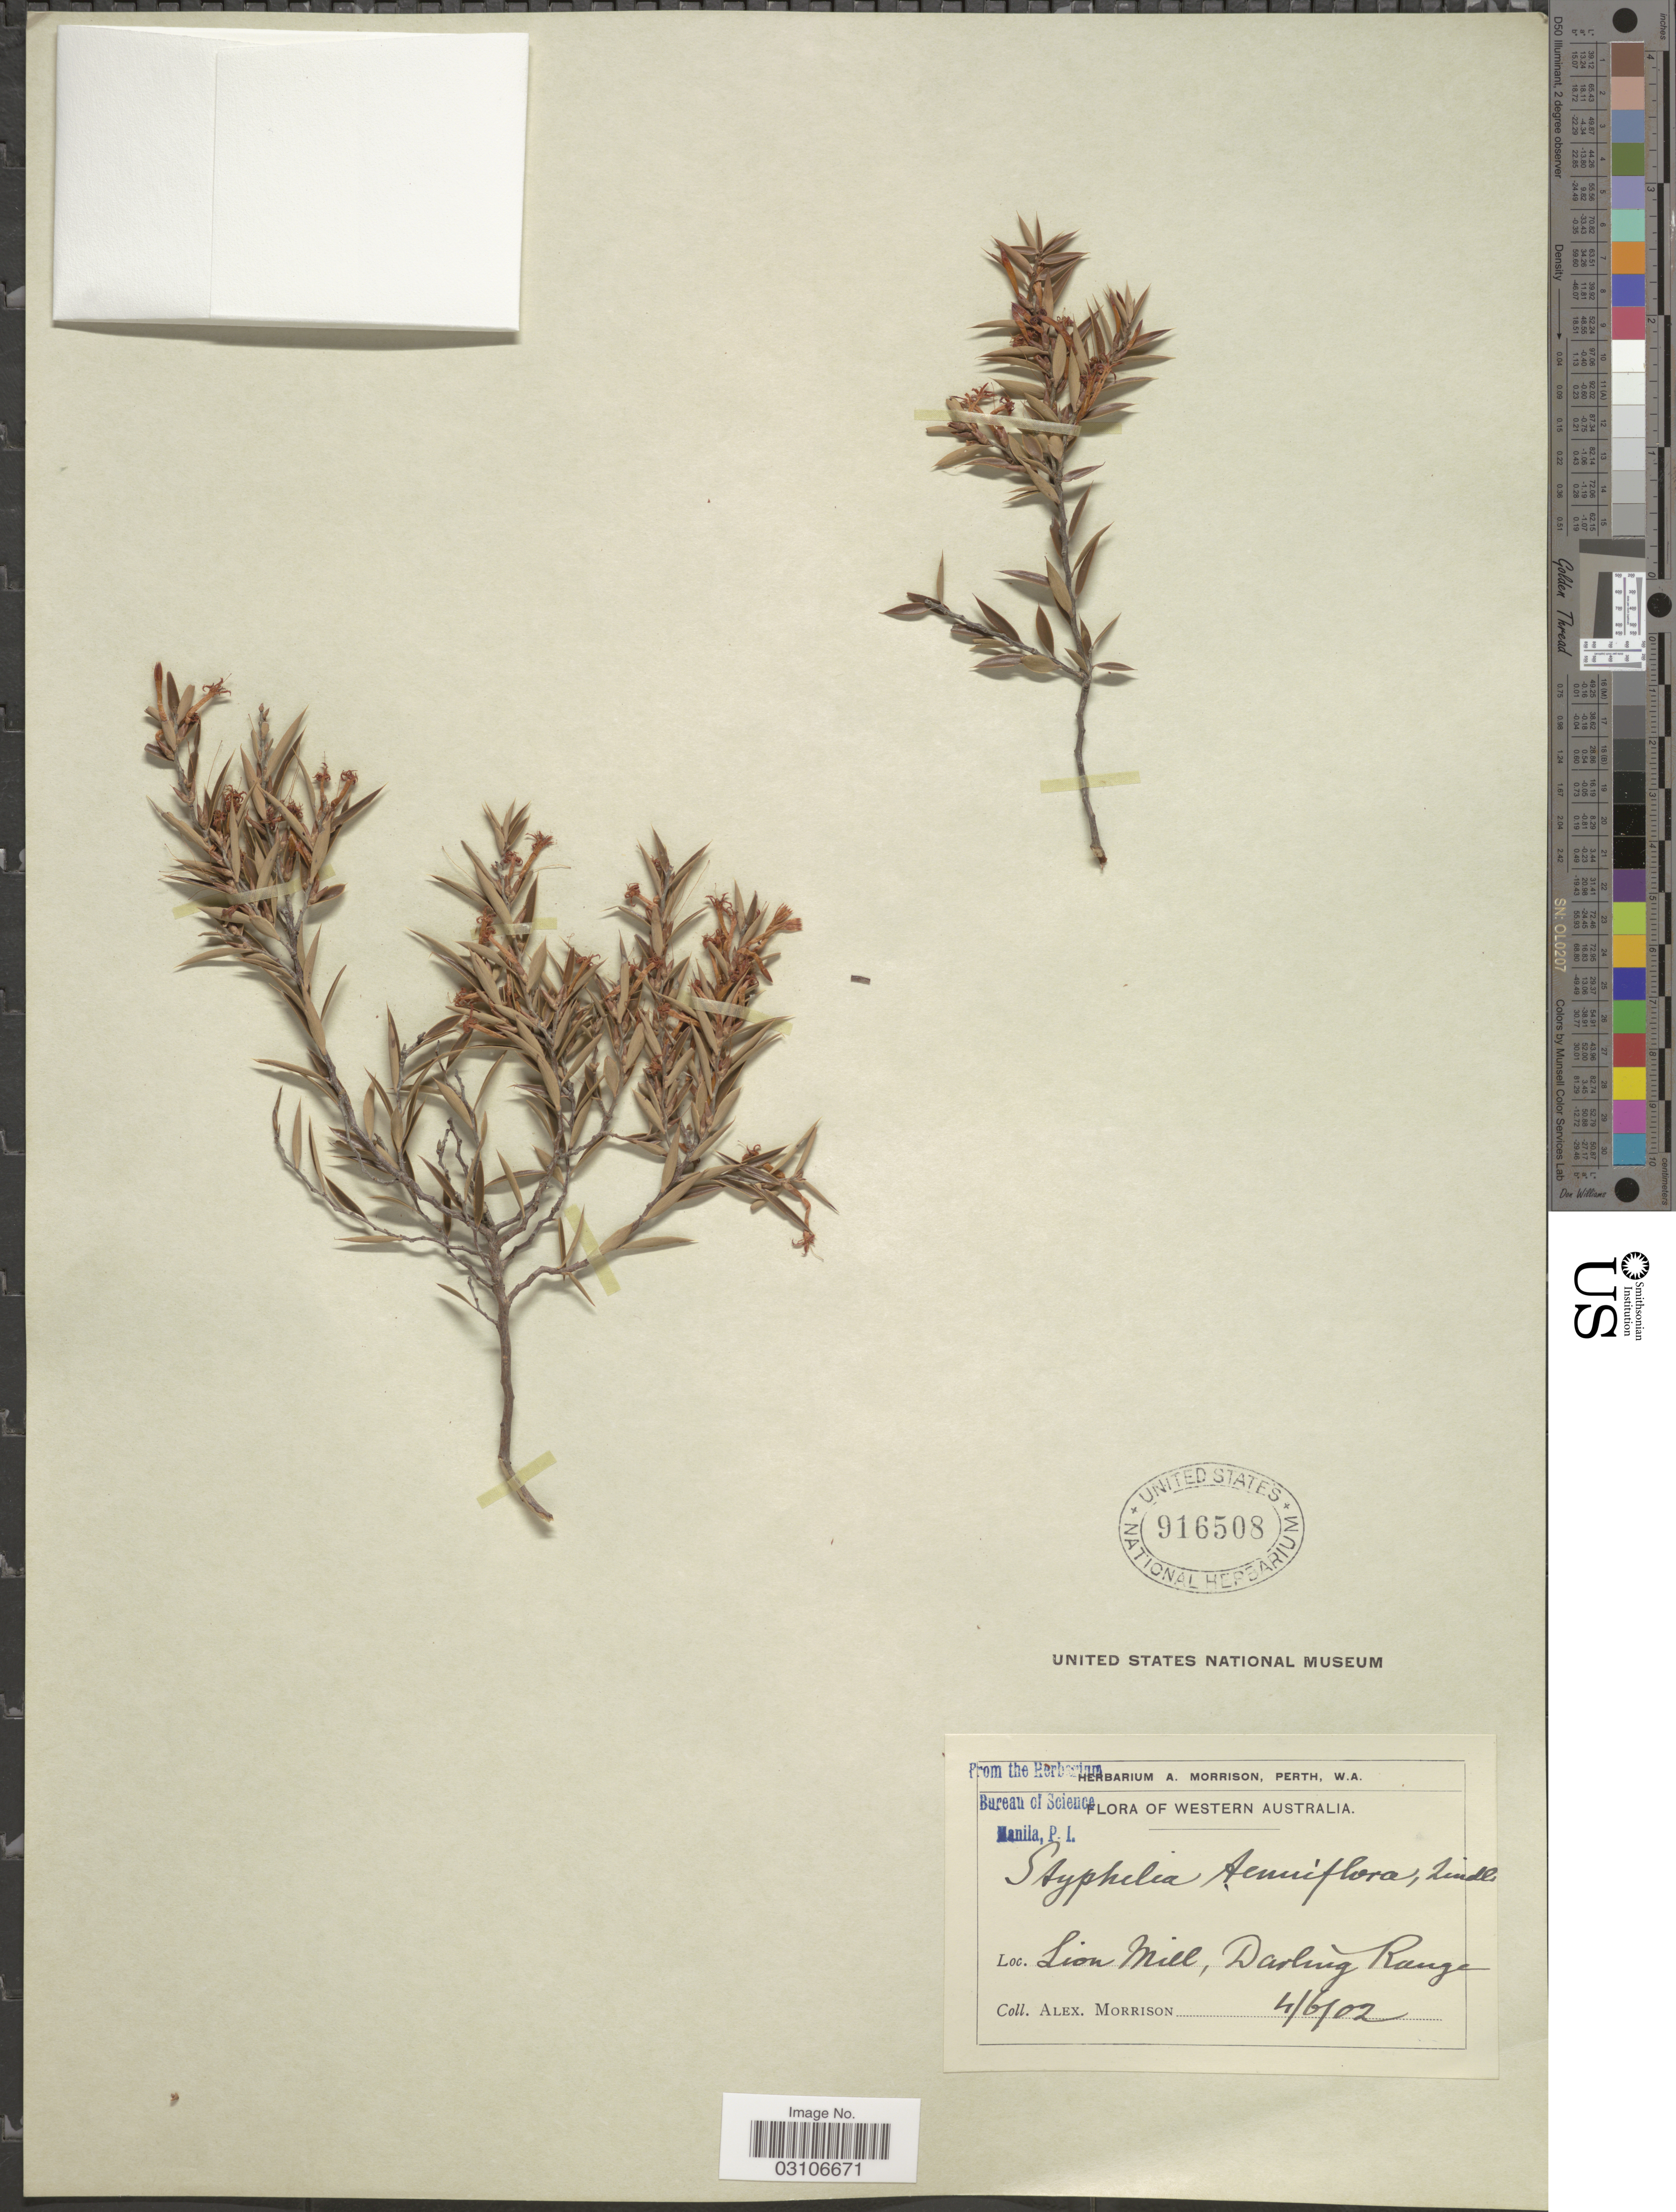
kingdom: Plantae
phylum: Tracheophyta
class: Magnoliopsida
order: Ericales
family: Ericaceae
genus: Styphelia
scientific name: Styphelia tenuiflora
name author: Benth.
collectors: A. Morrison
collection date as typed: Transcribed d/m/y: 4/6/2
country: Australia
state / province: Western Australia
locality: Lion Mill, Darling Range.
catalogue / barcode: US 916508